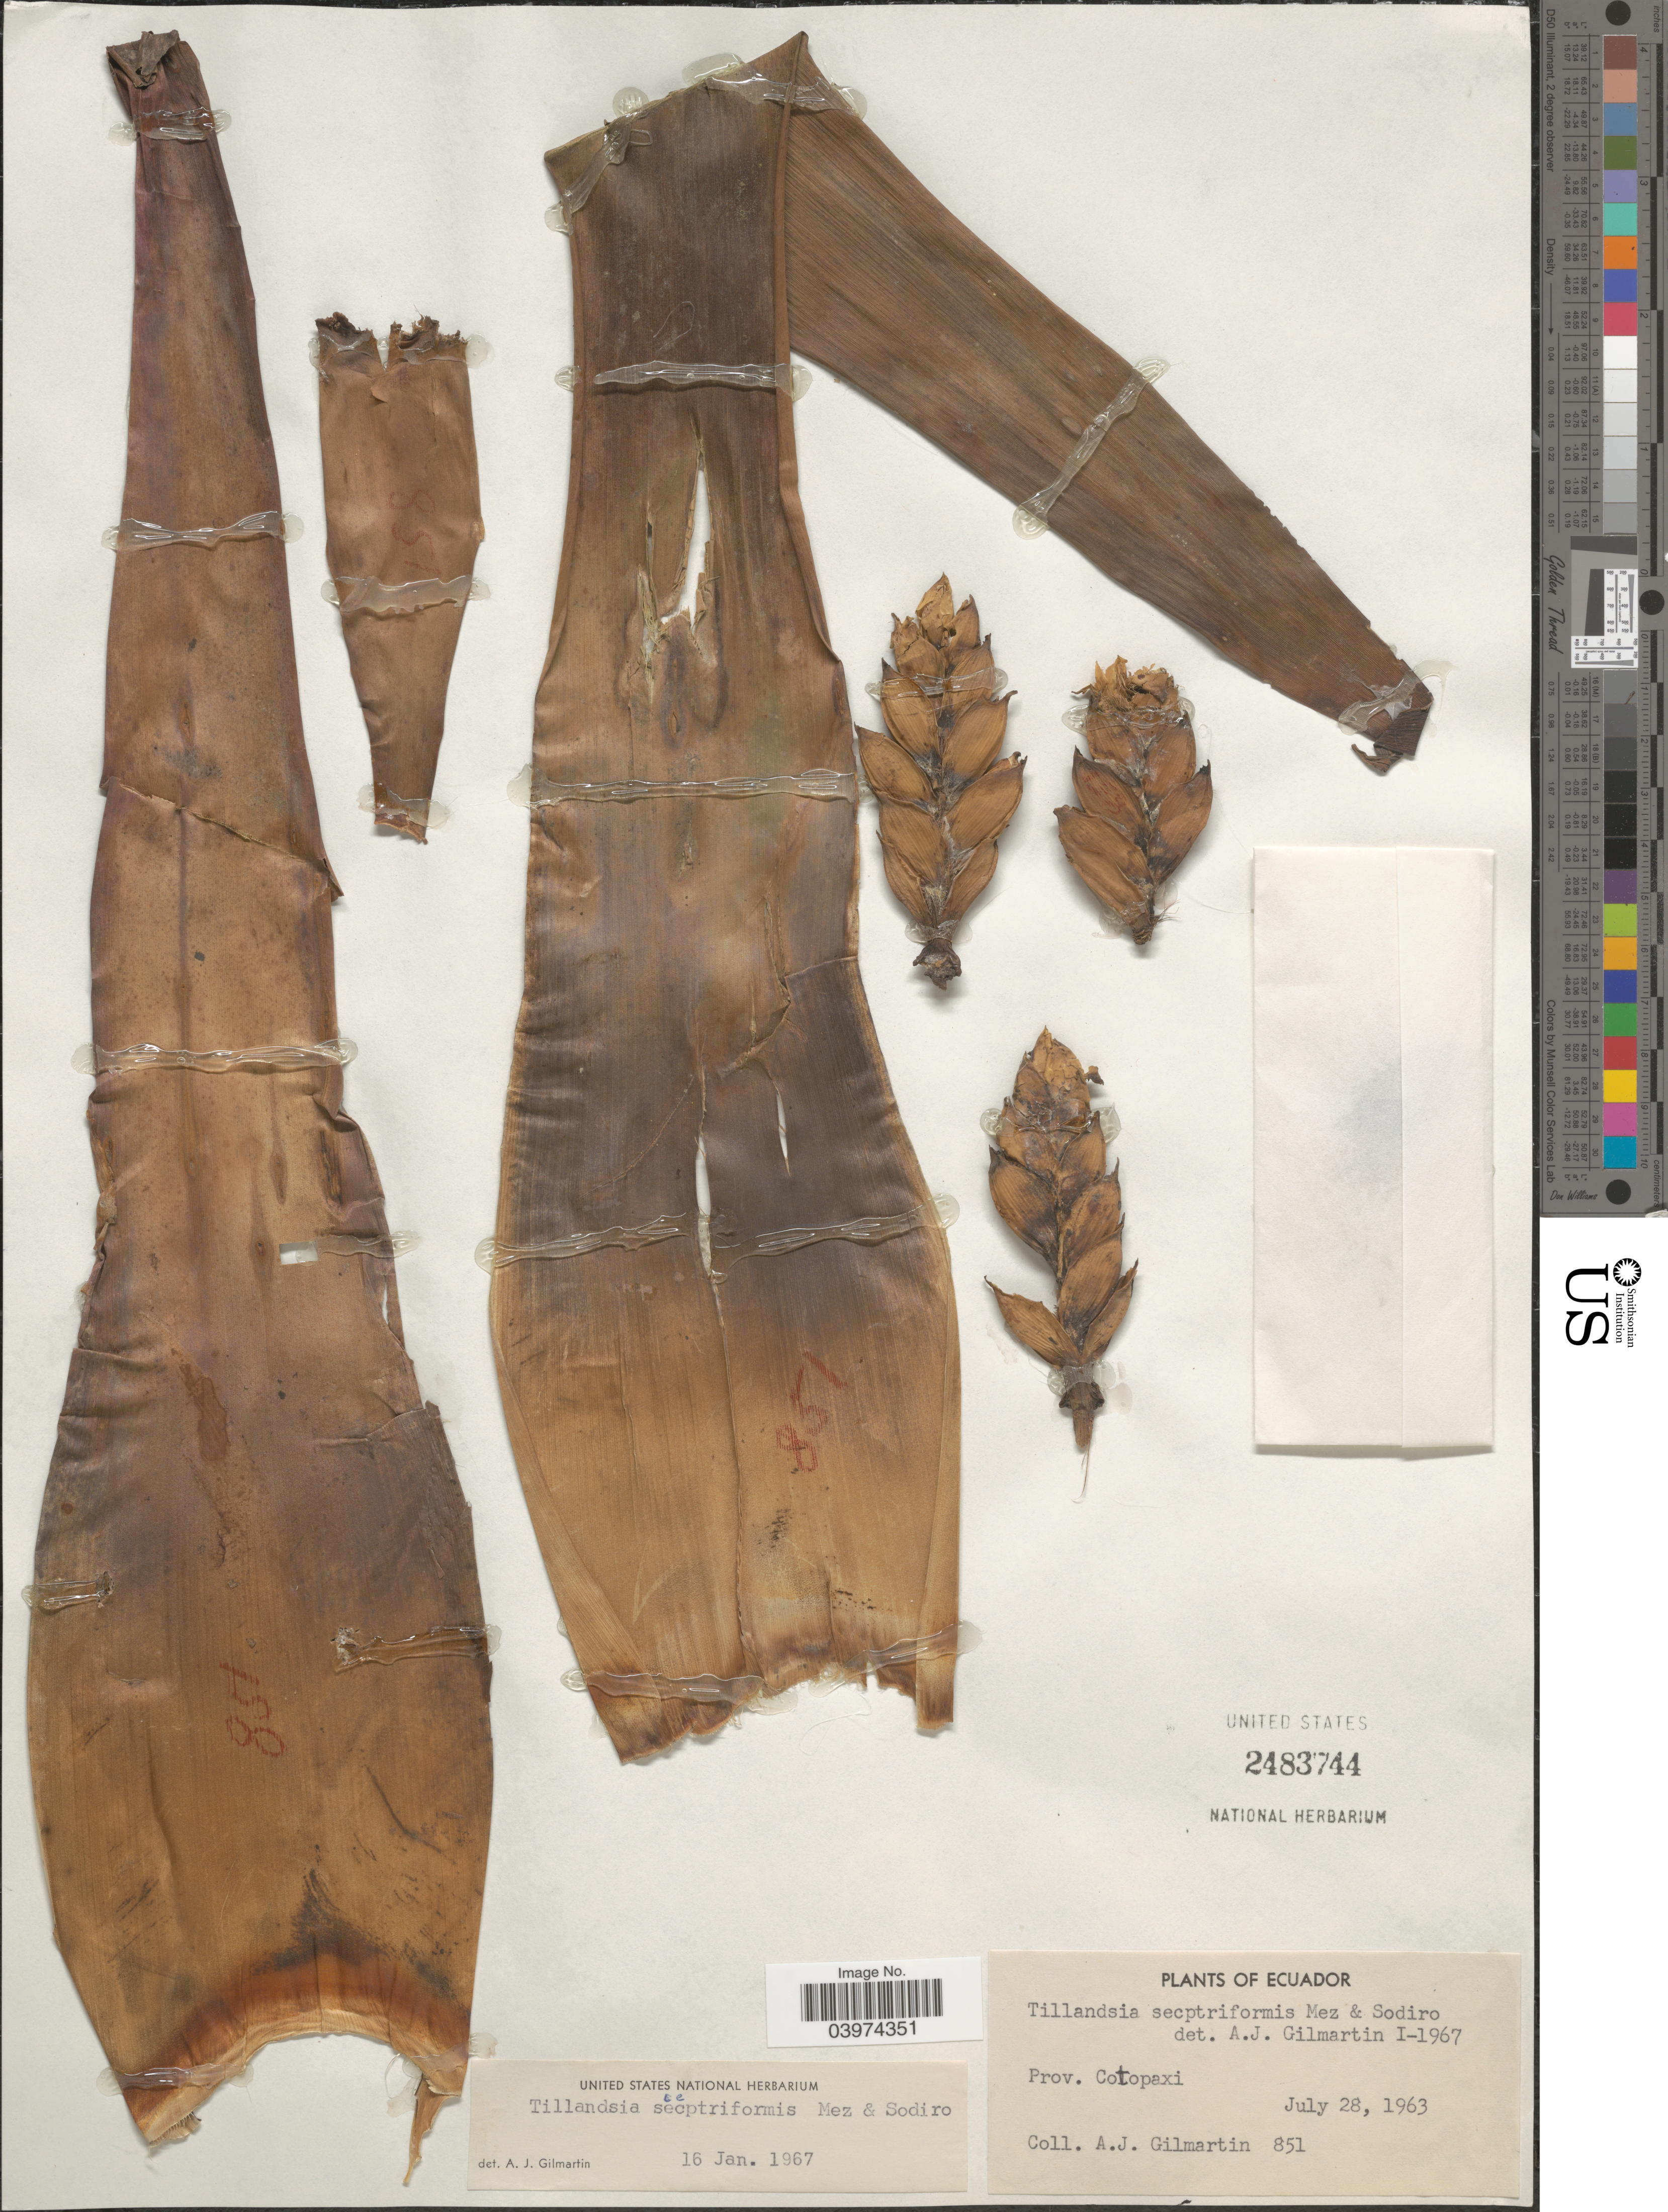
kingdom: Plantae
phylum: Tracheophyta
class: Liliopsida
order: Poales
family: Bromeliaceae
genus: Tillandsia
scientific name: Tillandsia sceptriformis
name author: Mez & Sodiro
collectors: A. J. Gilmartin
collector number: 851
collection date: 1963-07-28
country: Ecuador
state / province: Cotopaxi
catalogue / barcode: US 2483744